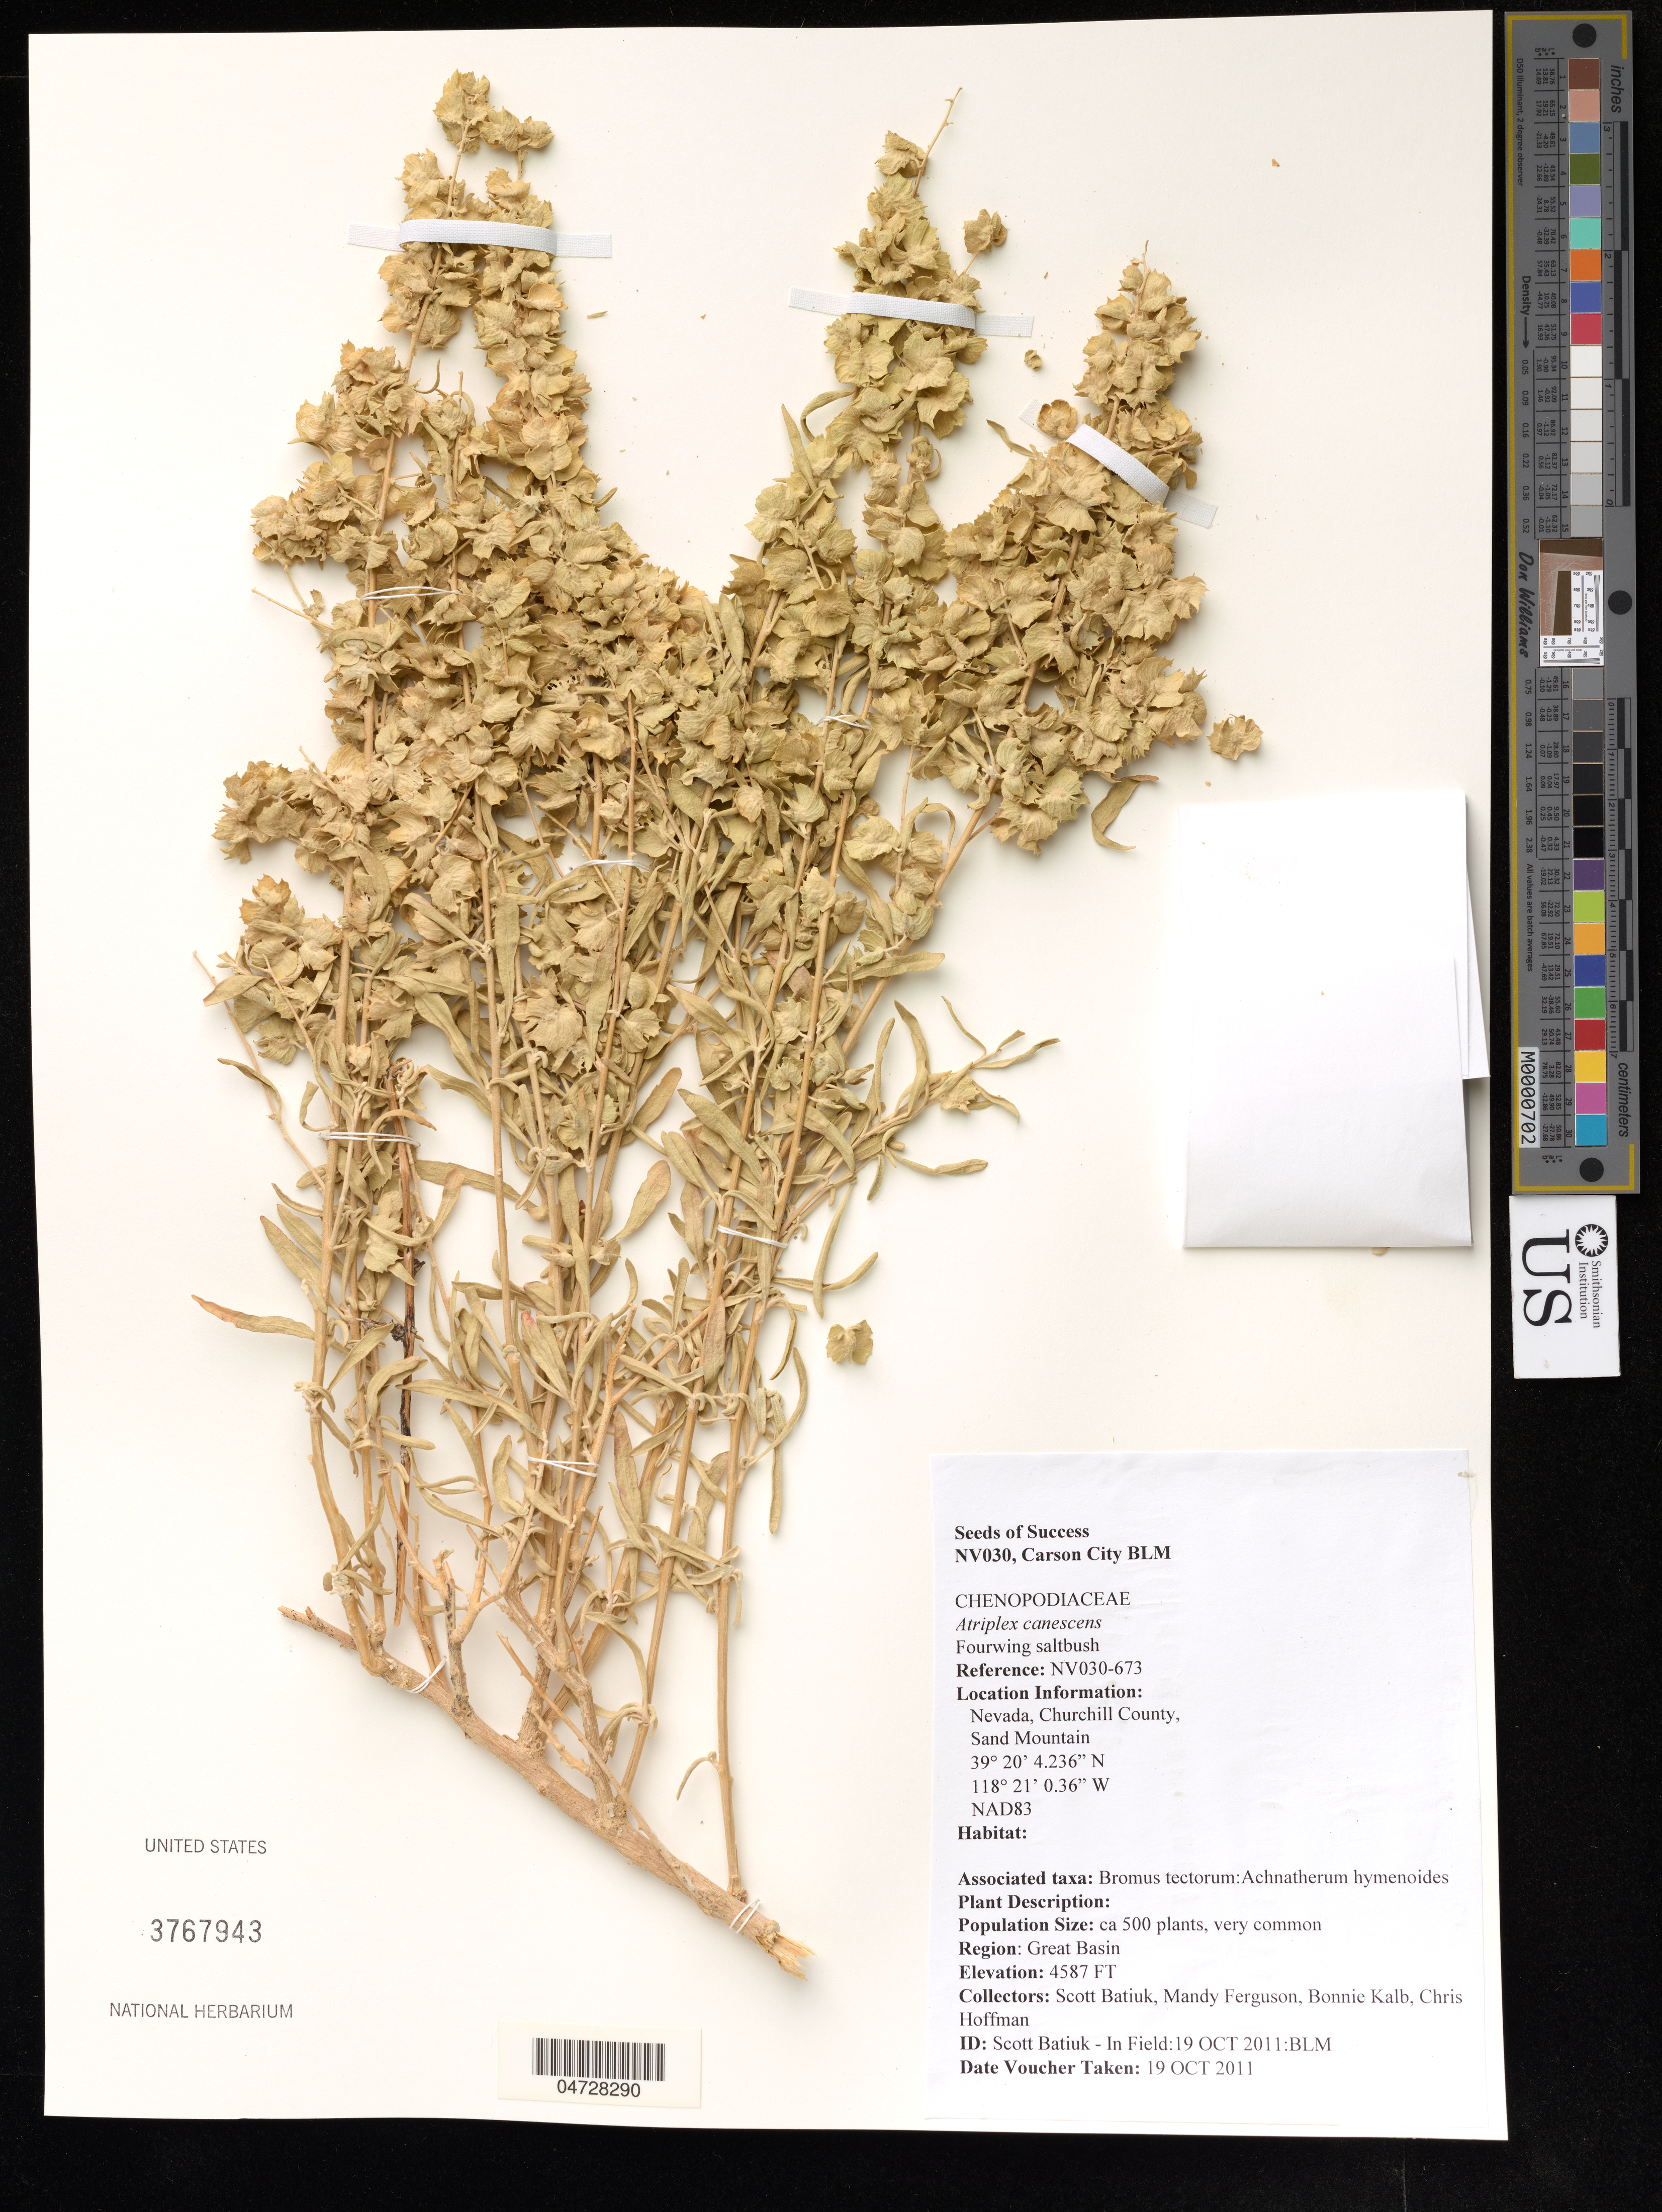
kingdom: Plantae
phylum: Tracheophyta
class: Magnoliopsida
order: Caryophyllales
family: Amaranthaceae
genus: Atriplex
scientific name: Atriplex canescens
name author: (Pursh) Nutt.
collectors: S. Batiuk, M. Ferguson & B. Kalb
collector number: NV030-673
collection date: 2011-10-19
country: United States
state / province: Nevada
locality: Churchill County, Sand Mountain.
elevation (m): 1398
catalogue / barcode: US 3767943